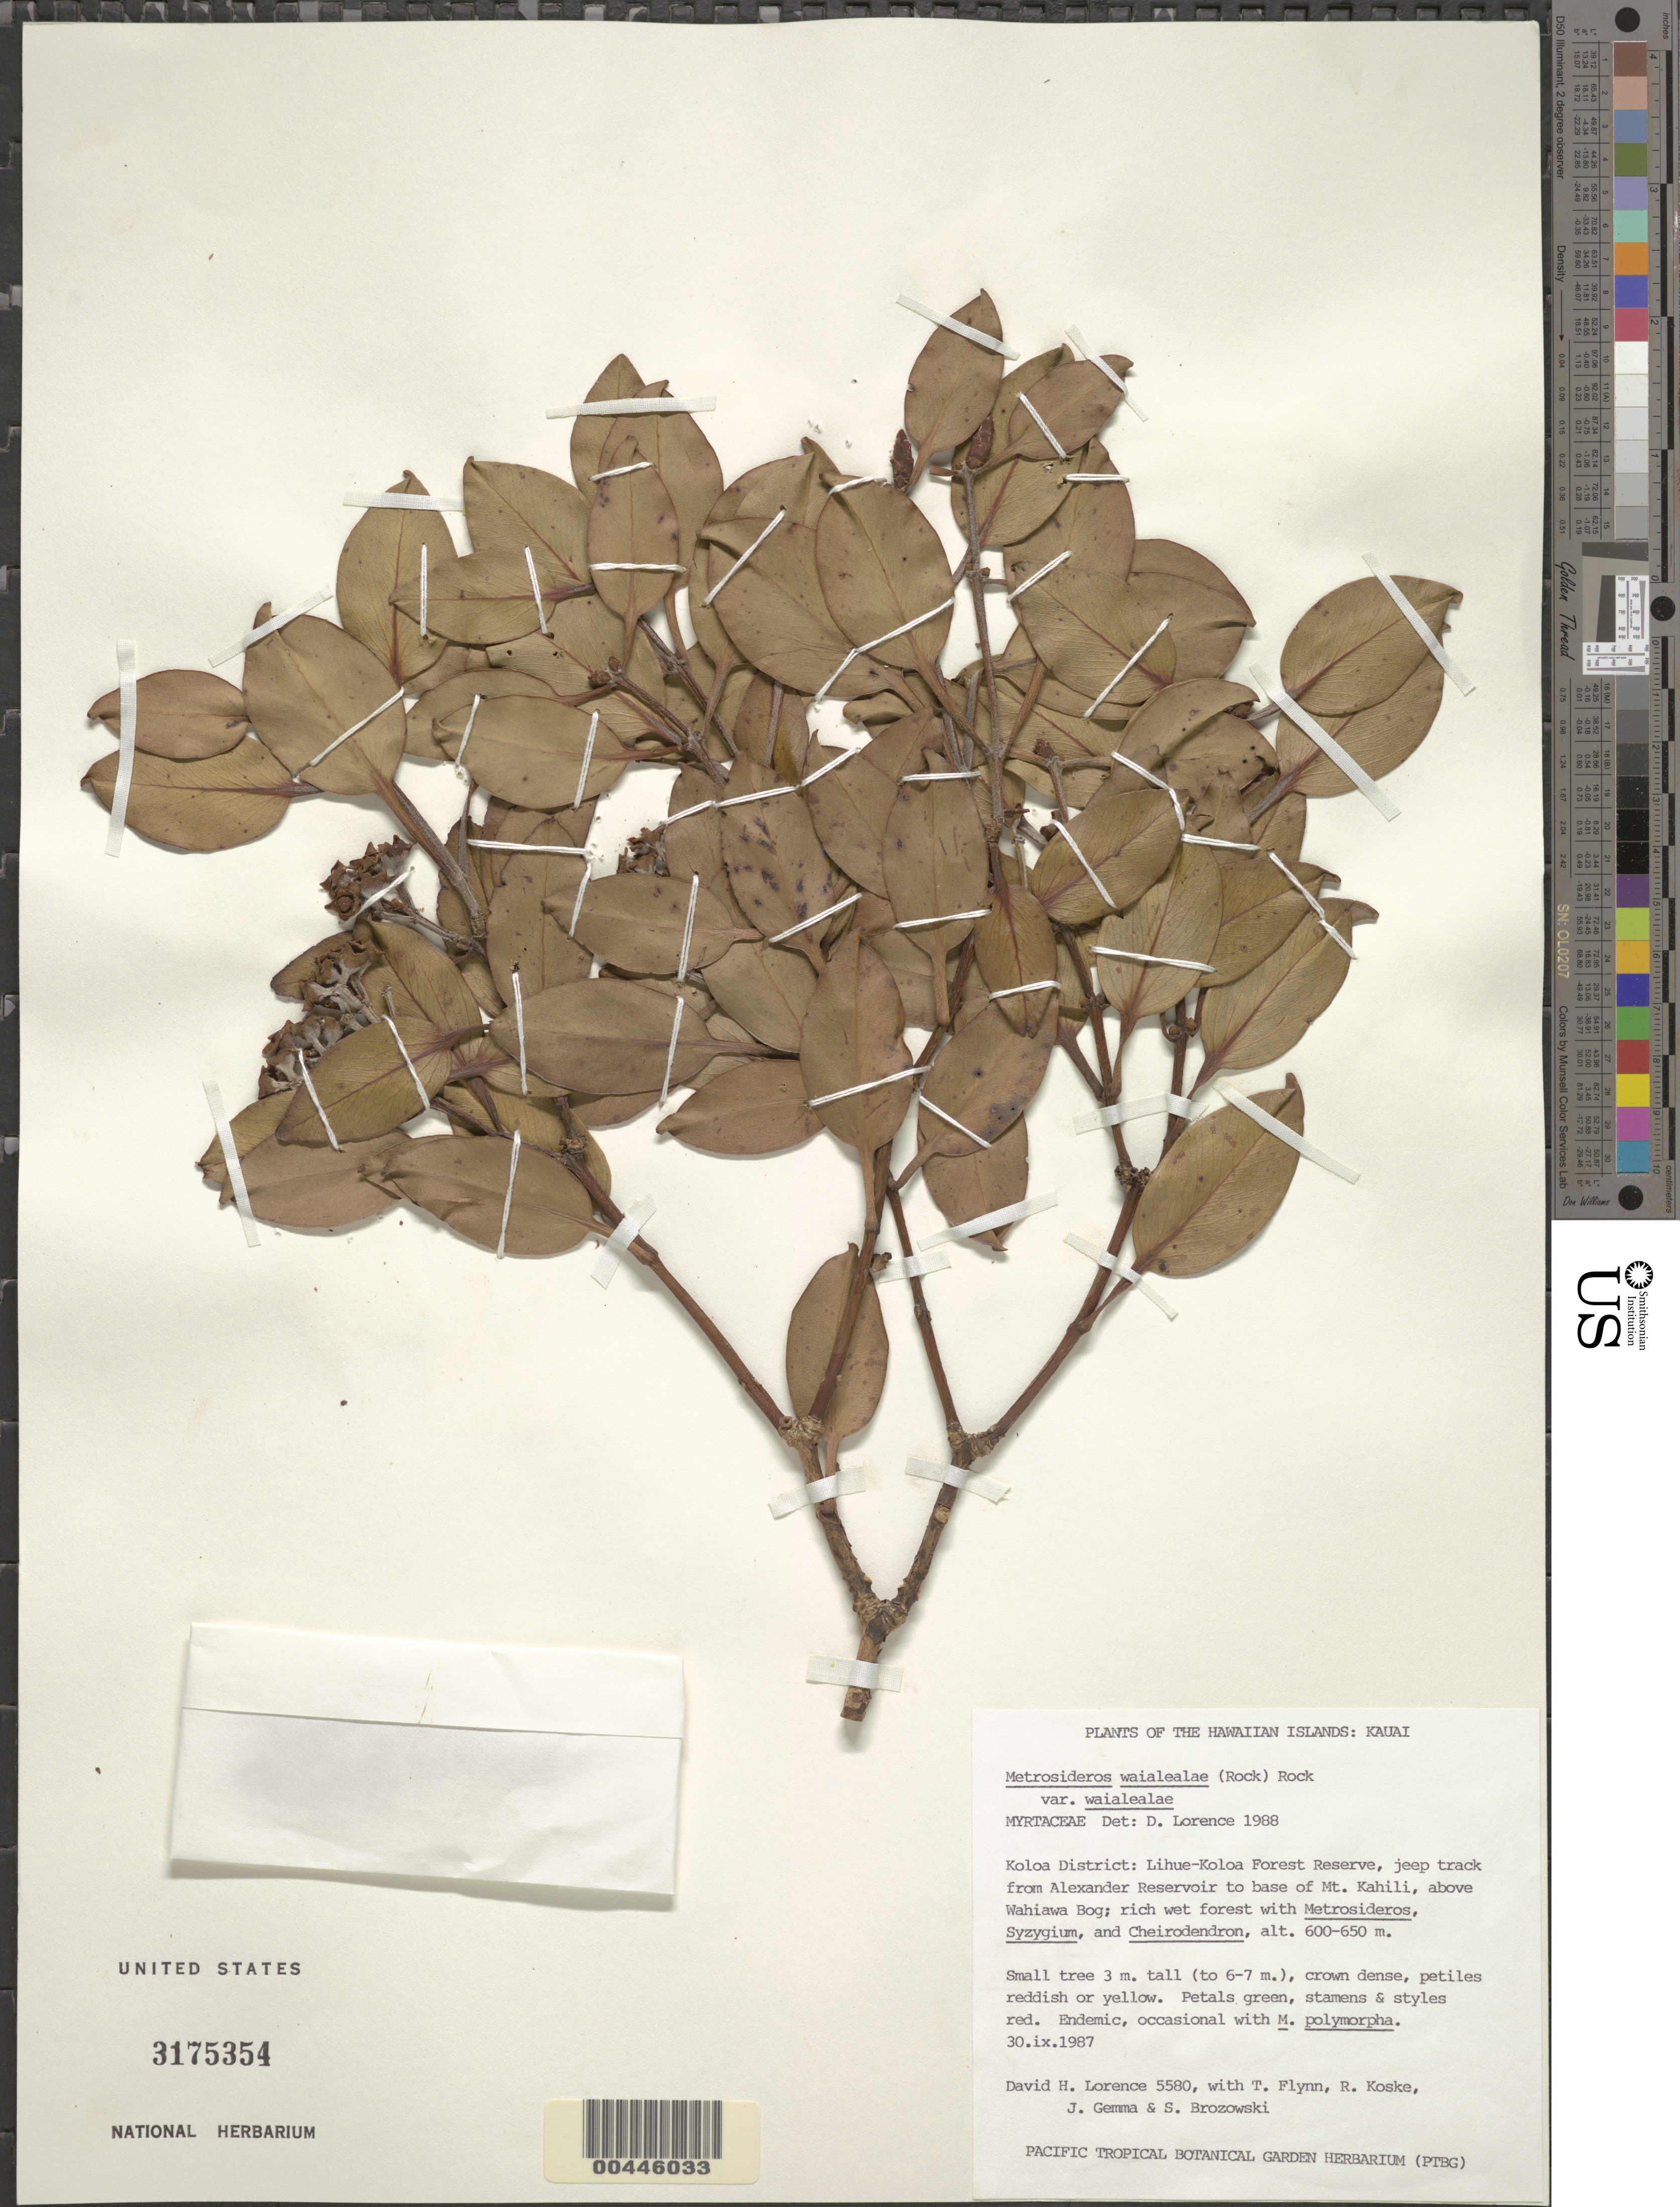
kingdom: Plantae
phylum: Tracheophyta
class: Magnoliopsida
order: Myrtales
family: Myrtaceae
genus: Metrosideros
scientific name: Metrosideros waialealae var. waialealae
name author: (Rock) Rock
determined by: Lorence, David H., (PTBG), National Tropical Botanical Garden (UNITED STATES)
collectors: D. Lorence, T. W. Flynn, R. Koske, J. Gemma & S. Brozowski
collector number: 5580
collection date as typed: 30 Sep 1987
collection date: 1987-09-30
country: United States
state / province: Hawaii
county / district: Kauai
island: Kaua'i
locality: Koloa Dist, Lihue-Koloa For Res, jeep track from Alexander Reservoir to base of Mt Kahili, above Wahiawa Bog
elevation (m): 600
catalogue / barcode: US 3175354